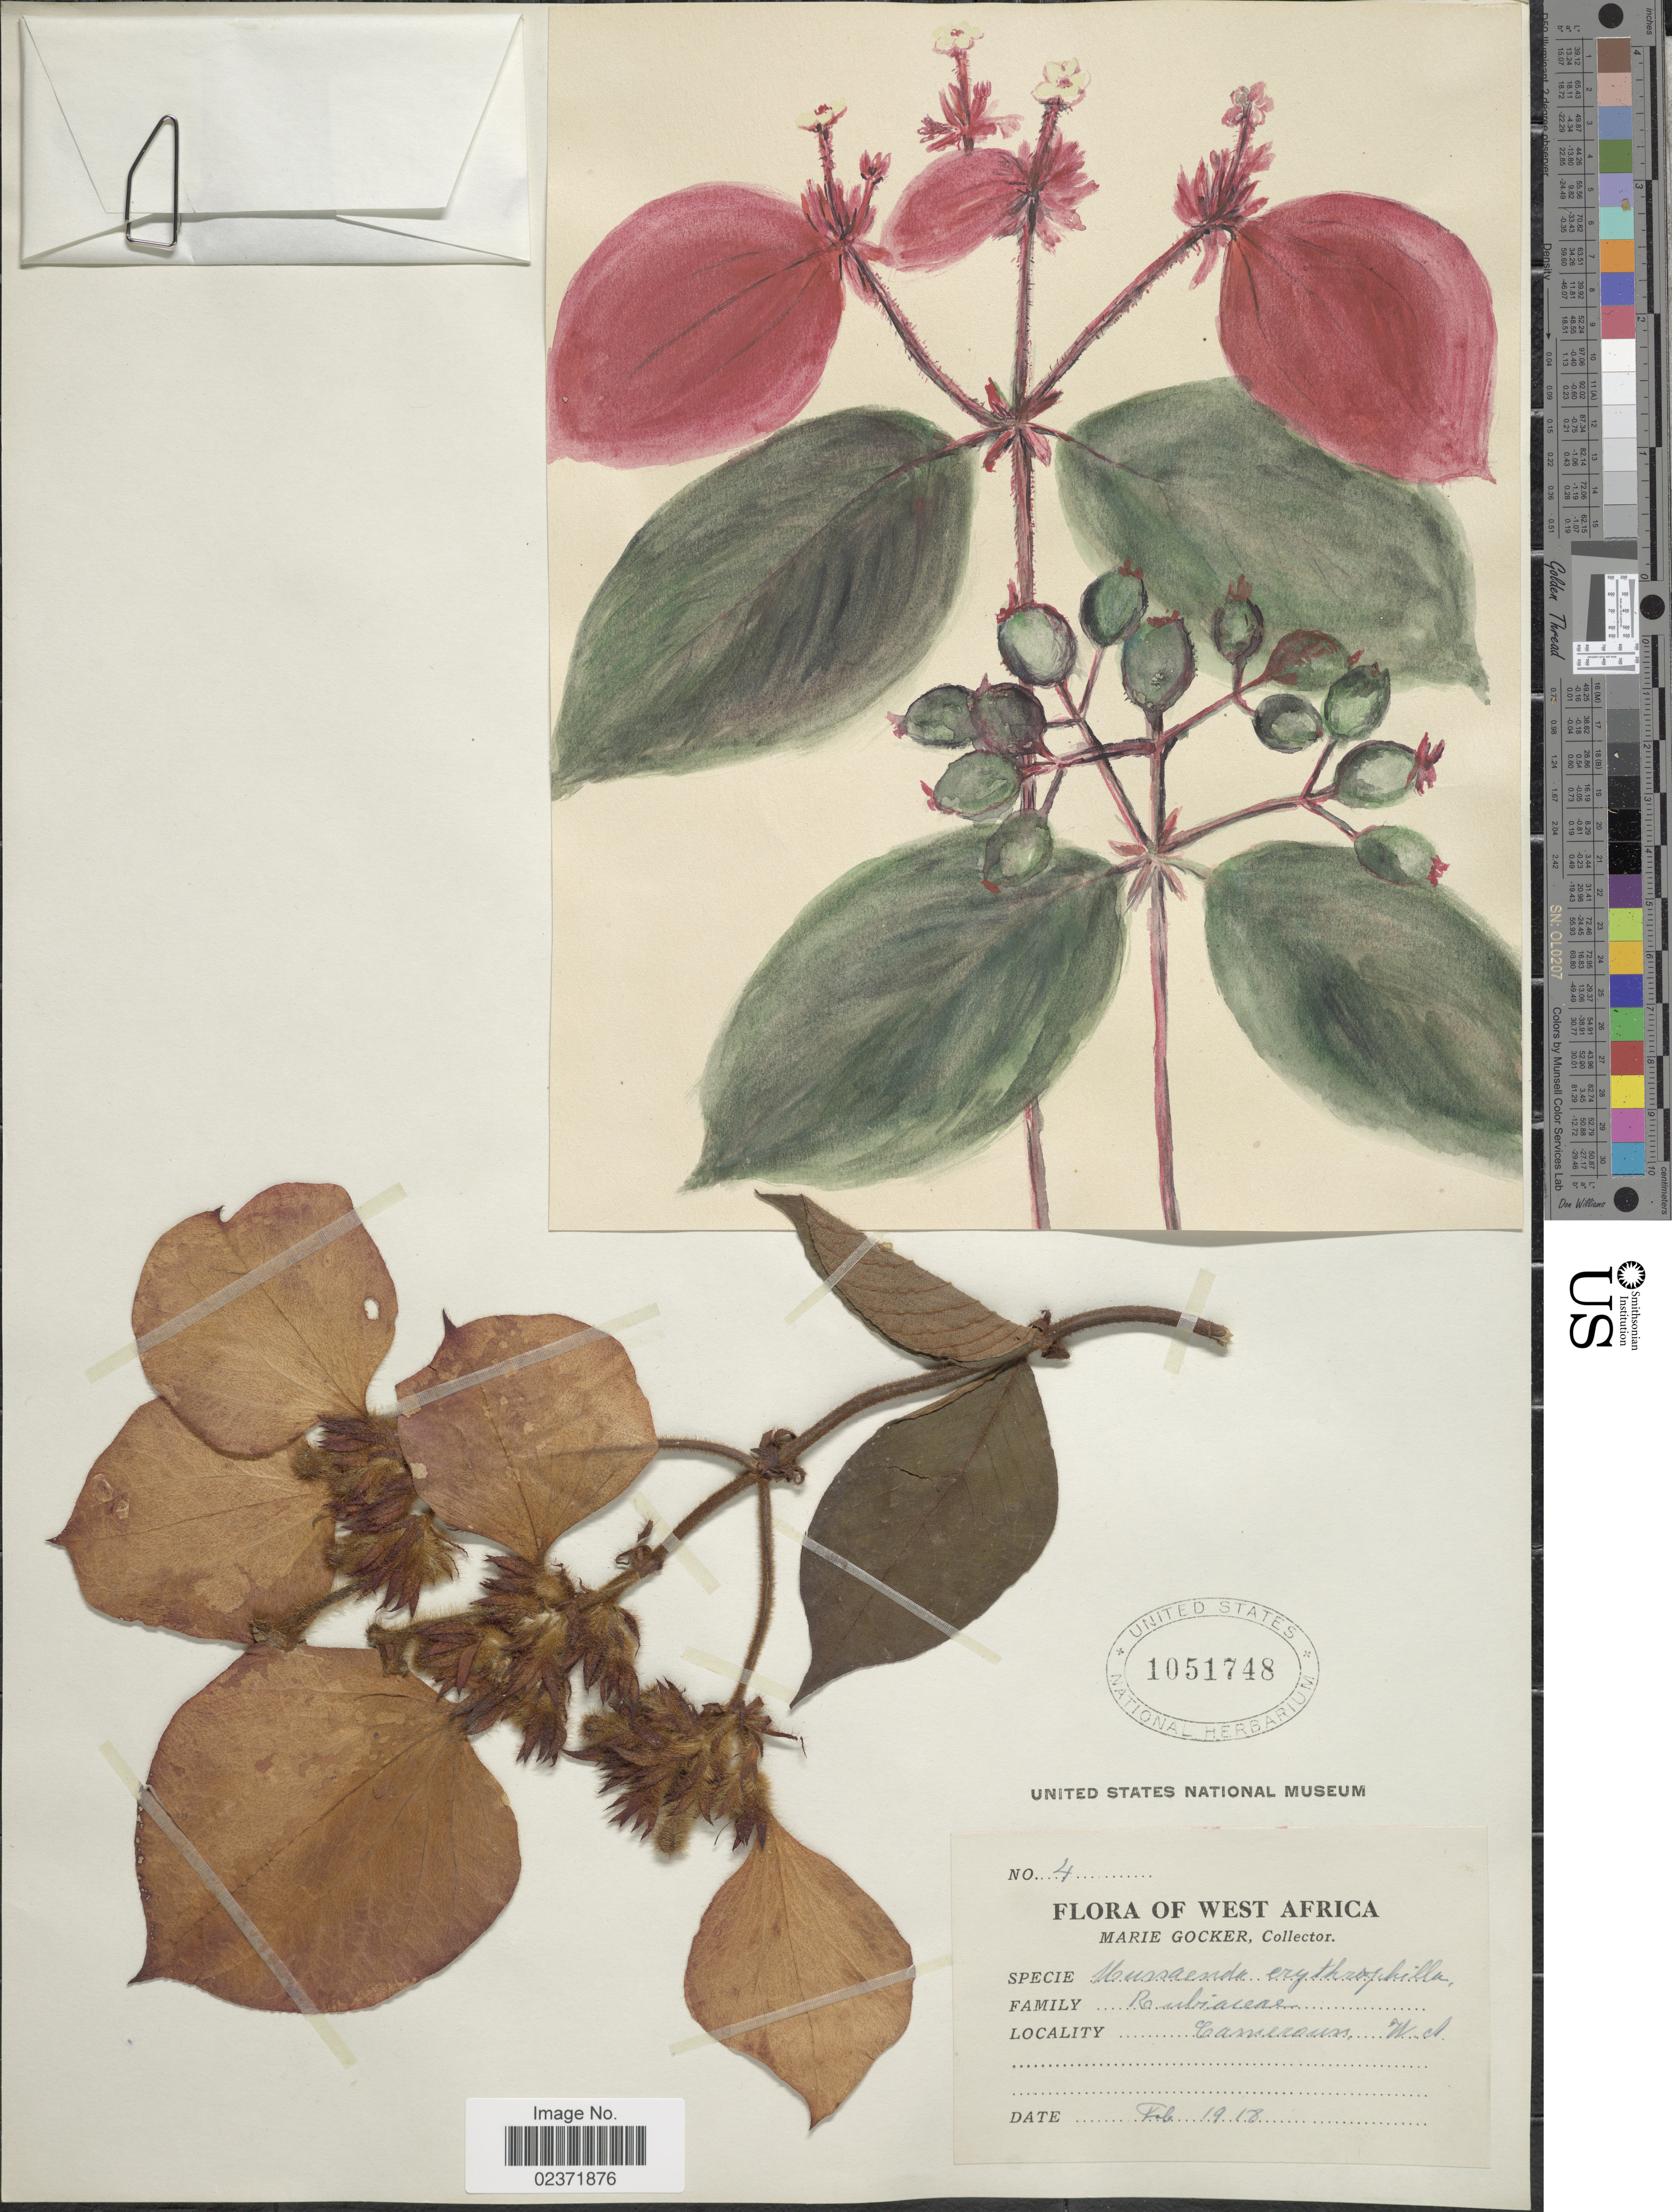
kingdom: Plantae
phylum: Tracheophyta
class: Magnoliopsida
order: Gentianales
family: Rubiaceae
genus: Mussaenda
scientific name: Mussaenda erythrophylla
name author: Schumach. & Thonn.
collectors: M. Gocker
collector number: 4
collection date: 1918-02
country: Cameroon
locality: West Africa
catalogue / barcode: US 1051748